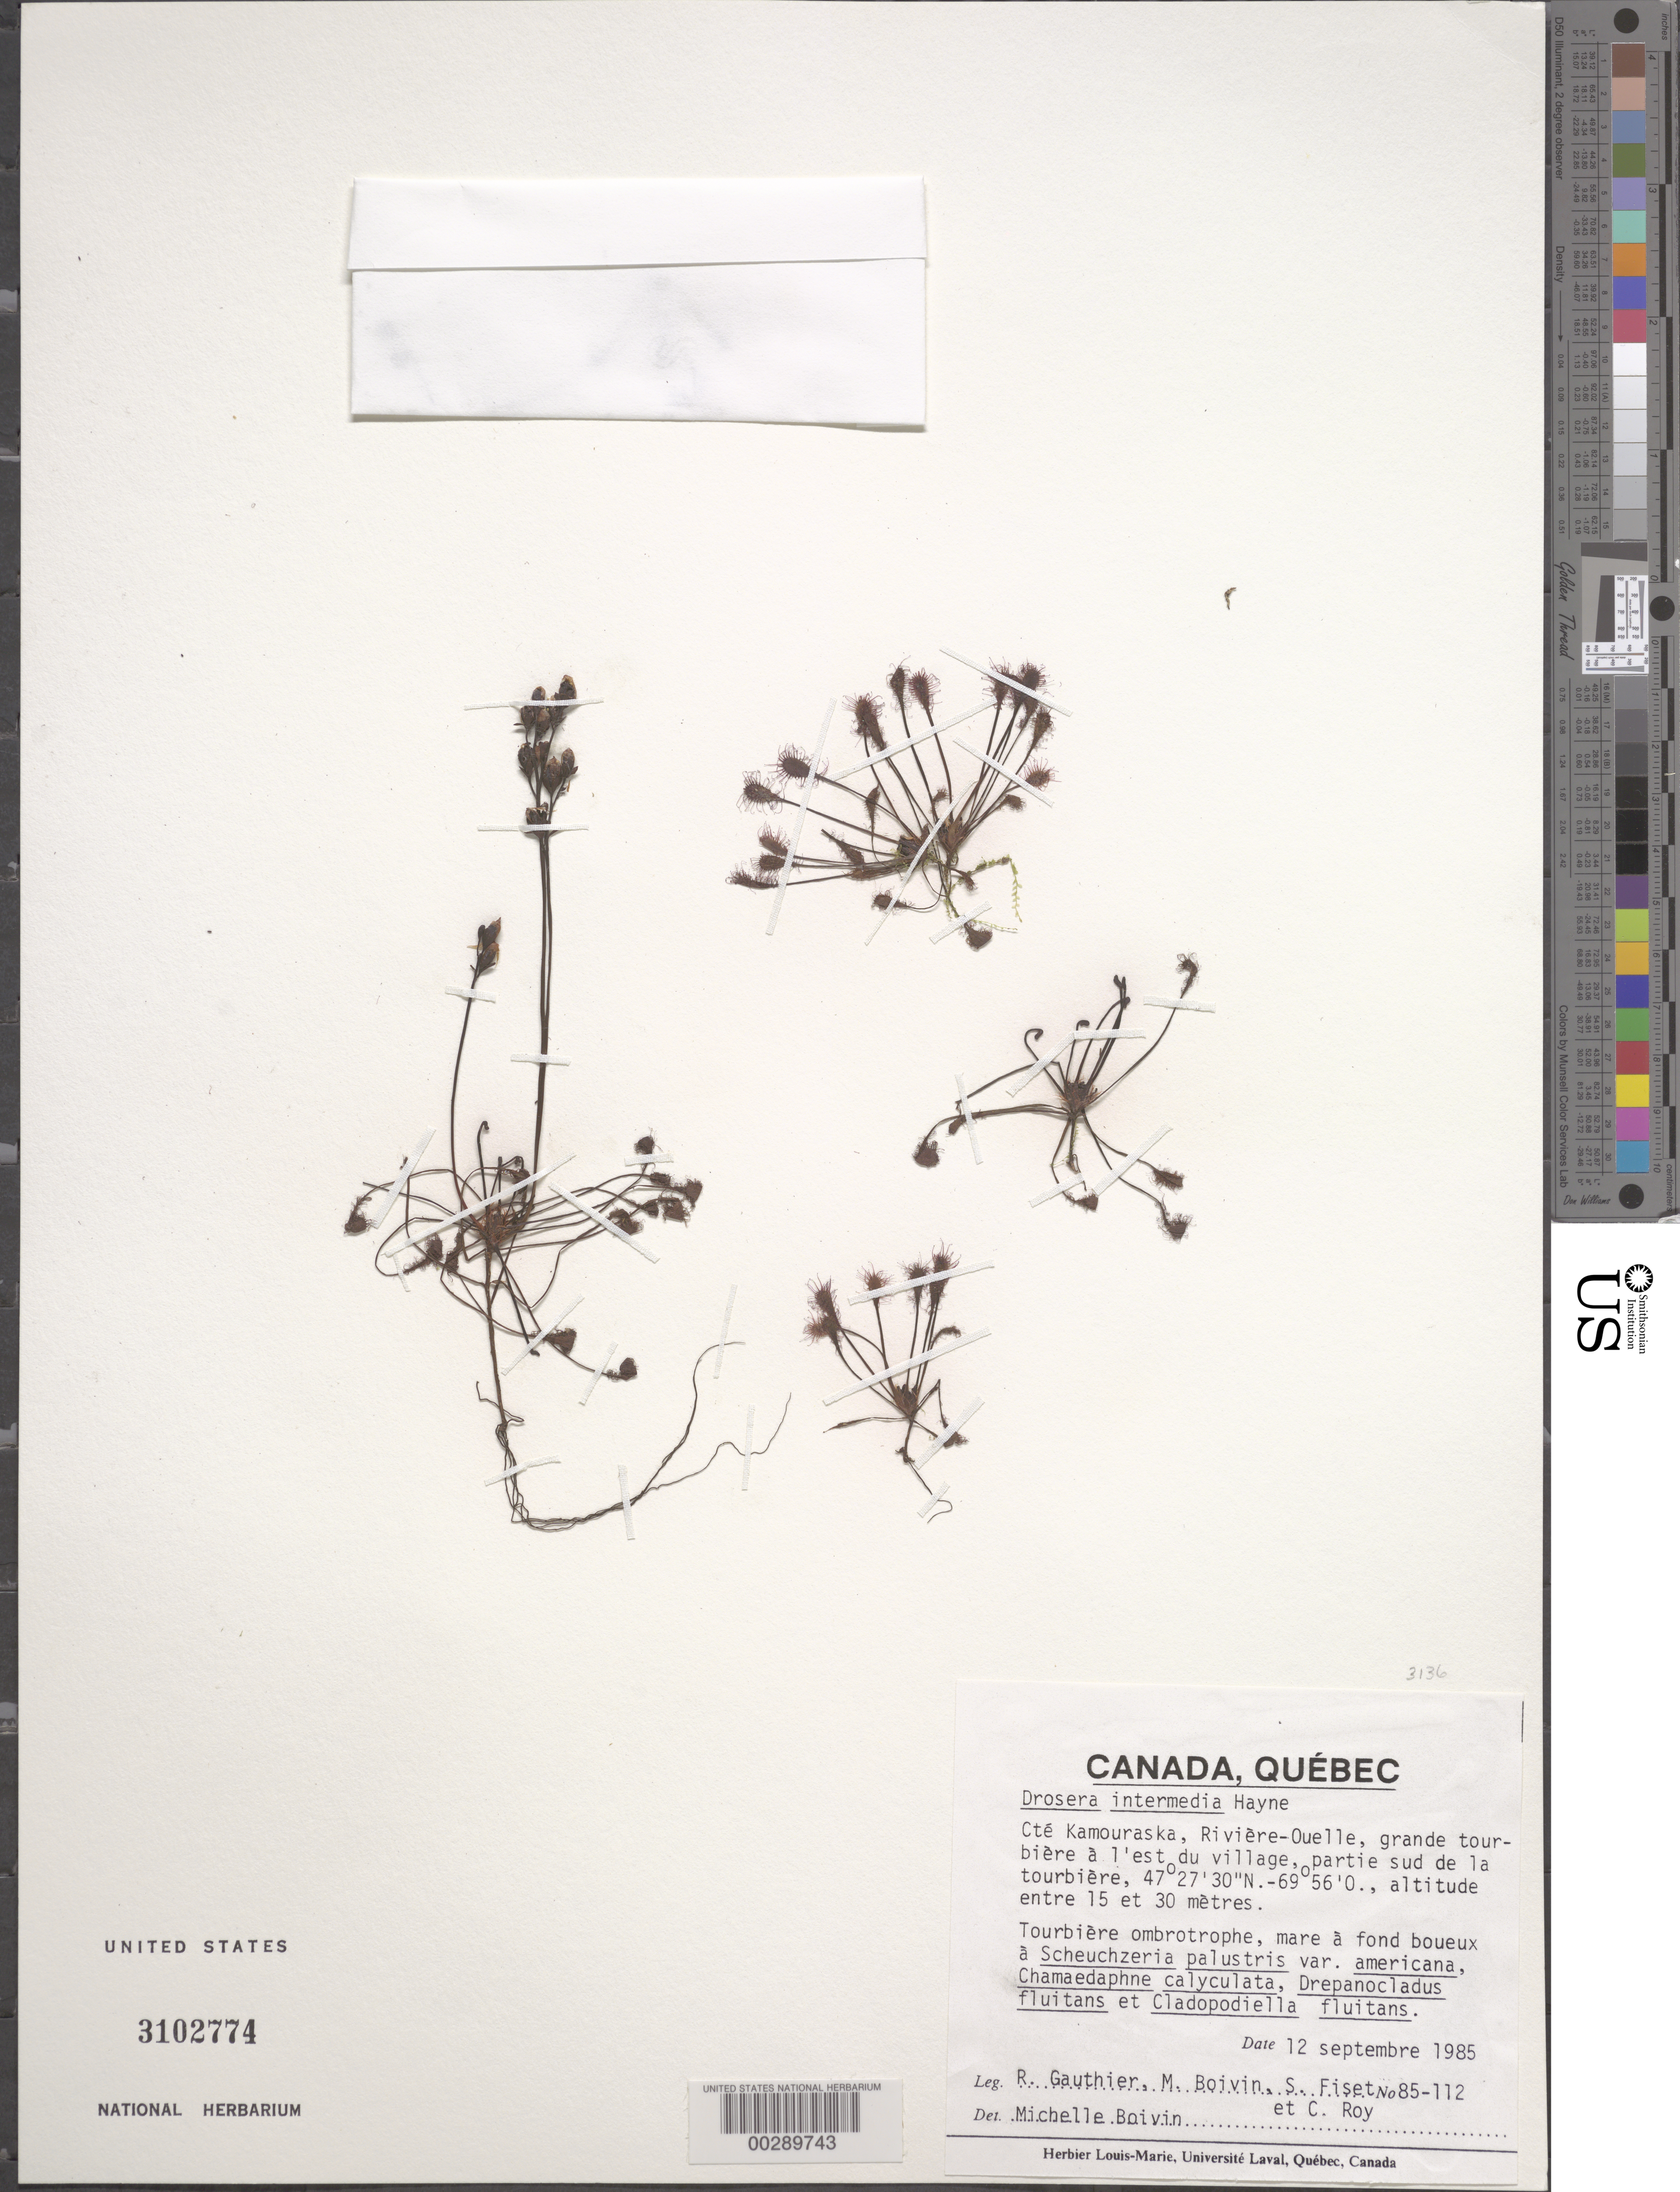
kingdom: Plantae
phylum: Tracheophyta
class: Magnoliopsida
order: Caryophyllales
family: Droseraceae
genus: Drosera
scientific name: Drosera intermedia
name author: Hayne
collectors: R. Gauthier, M. Boivin, S. Fiset & C. Roy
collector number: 85-112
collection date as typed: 12 Sep 1985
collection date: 1985-09-12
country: Canada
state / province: Quebec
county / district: Kamouraska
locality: Cte. kamouraska, riviere-ouelle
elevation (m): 15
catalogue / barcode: US 3102774